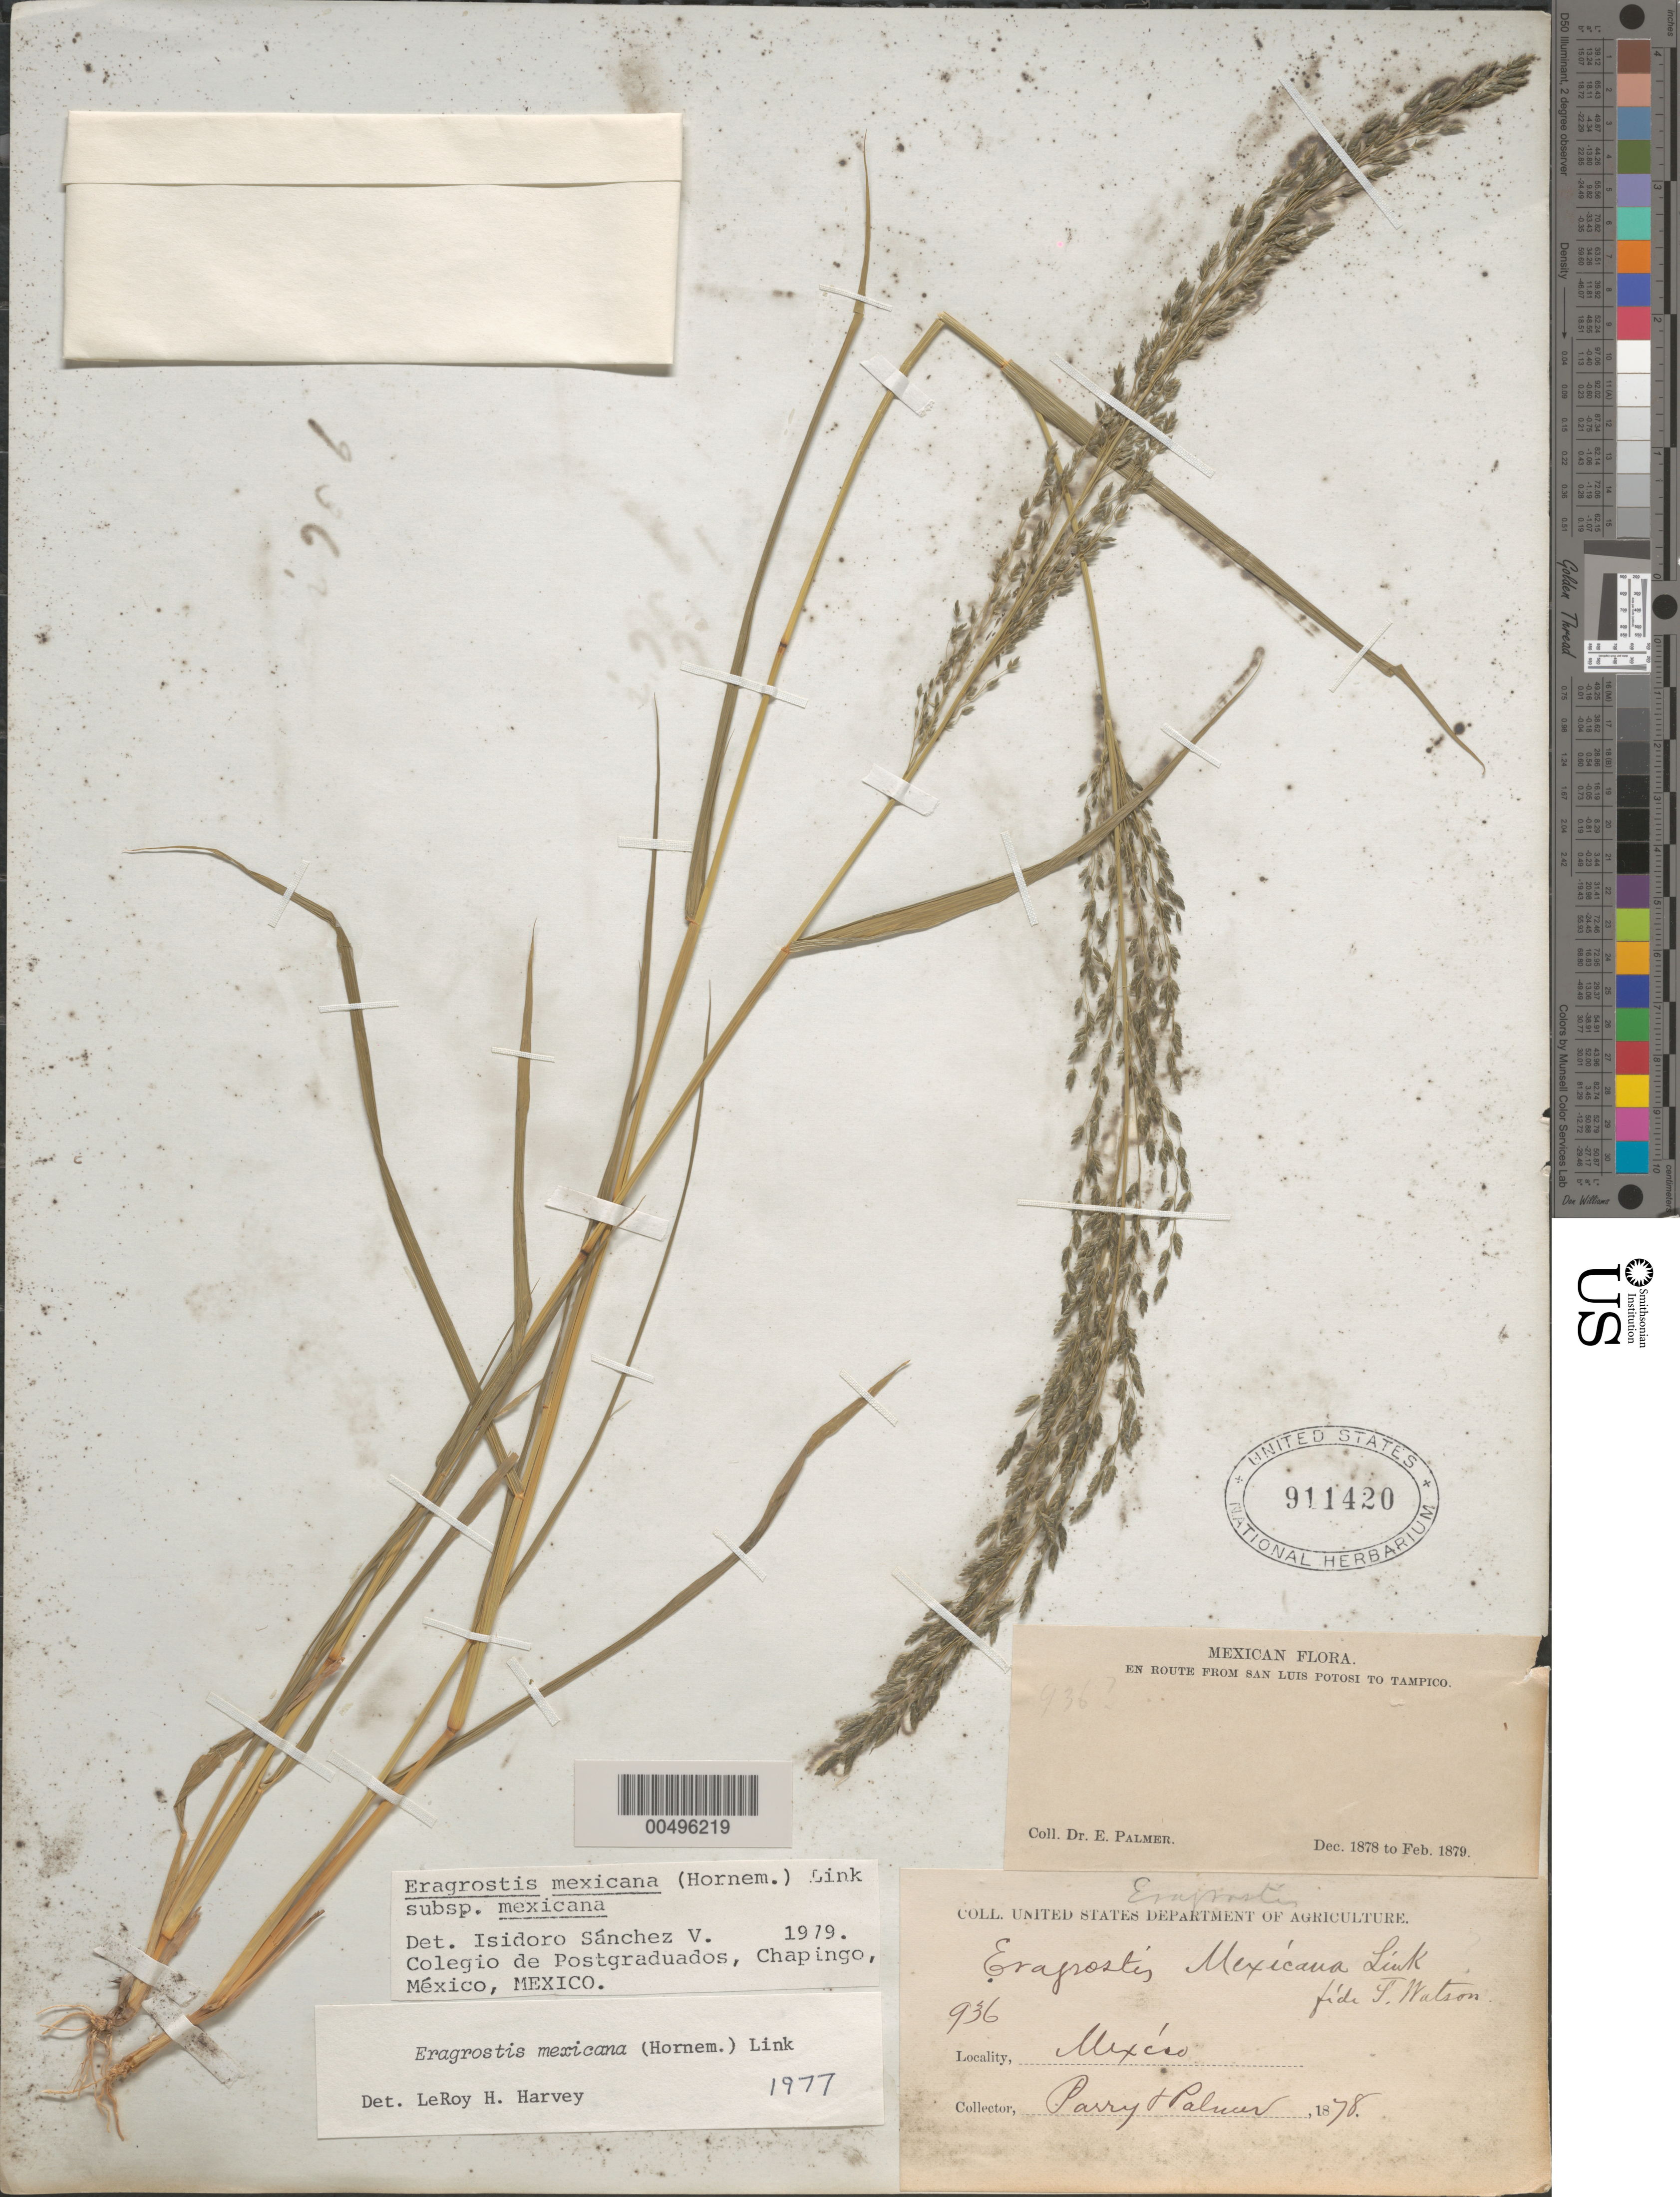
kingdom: Plantae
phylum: Tracheophyta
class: Liliopsida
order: Poales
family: Poaceae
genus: Eragrostis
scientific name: Eragrostis mexicana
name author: (Hornem.) Link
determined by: Sánchez Vega, I. M.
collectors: E. Palmer & C. C. Parry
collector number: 936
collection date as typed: Dec 1878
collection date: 1878-12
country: Mexico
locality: En route from San Luis Potosi to Tampico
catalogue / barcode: US 911420